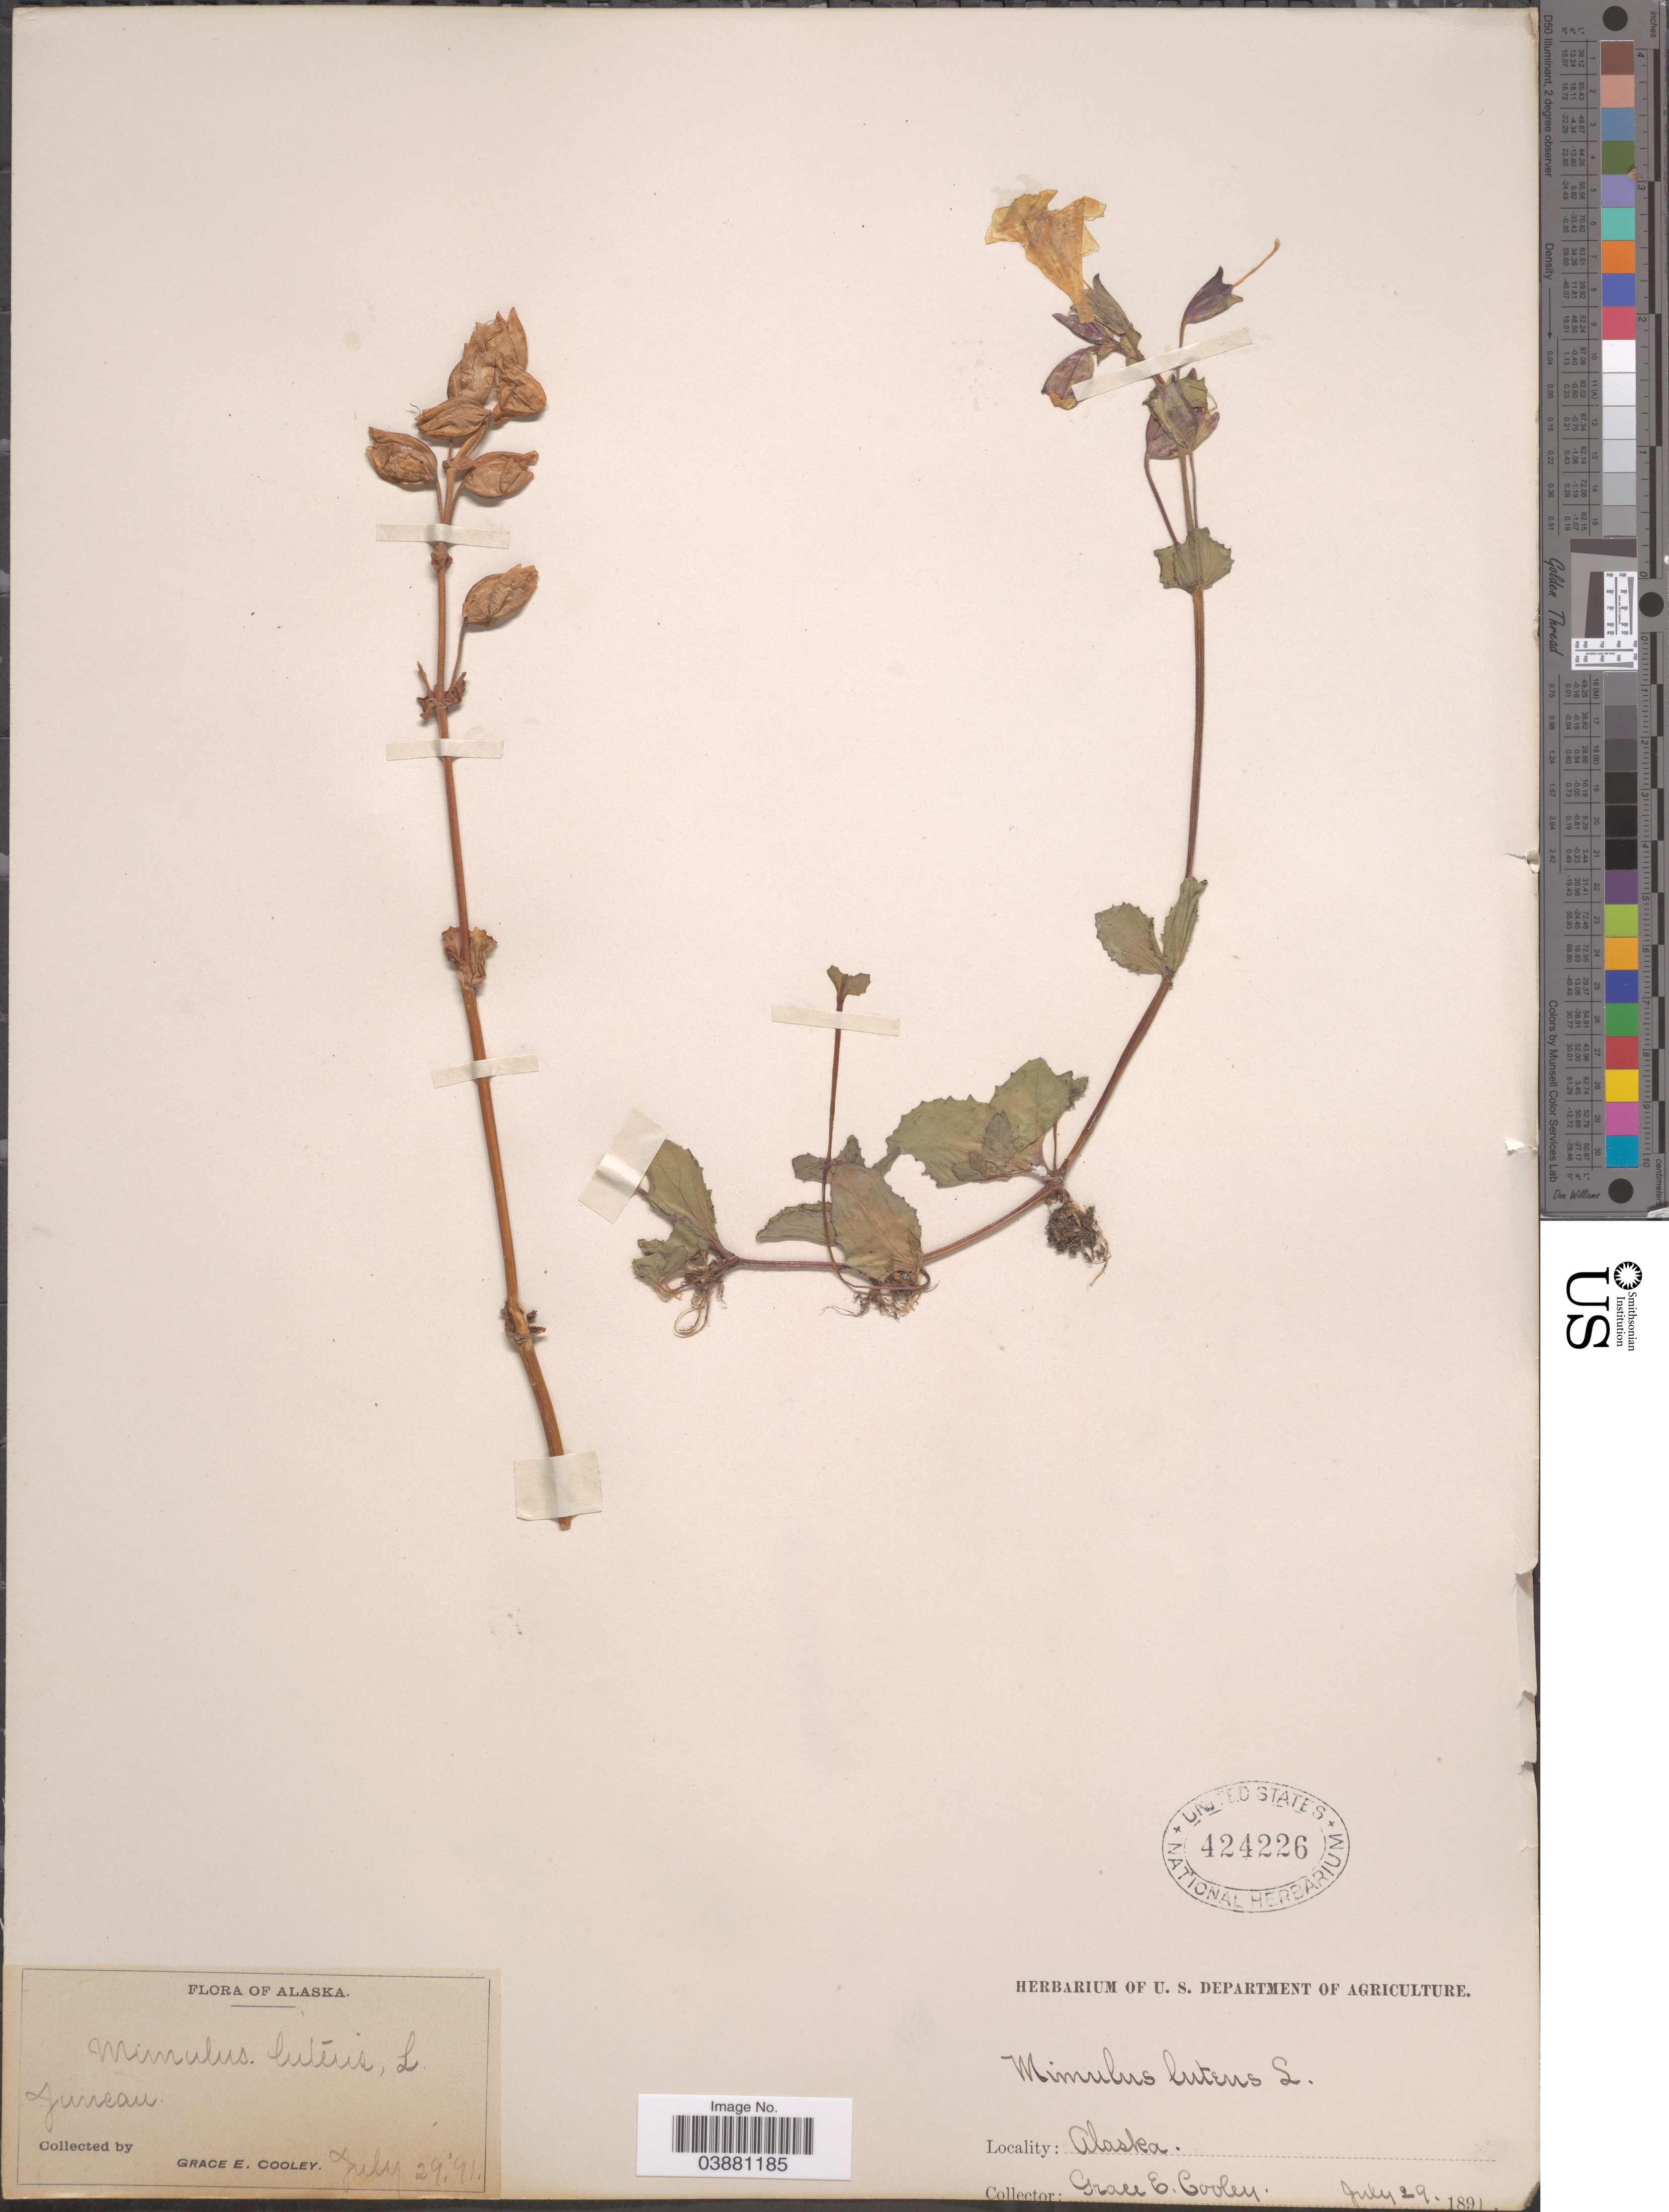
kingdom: Plantae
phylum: Tracheophyta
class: Magnoliopsida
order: Lamiales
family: Phrymaceae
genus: Mimulus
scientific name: Mimulus guttatus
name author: DC.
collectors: G. E. Cooley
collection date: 1891-07-29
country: United States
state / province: Alaska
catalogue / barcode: US 424226